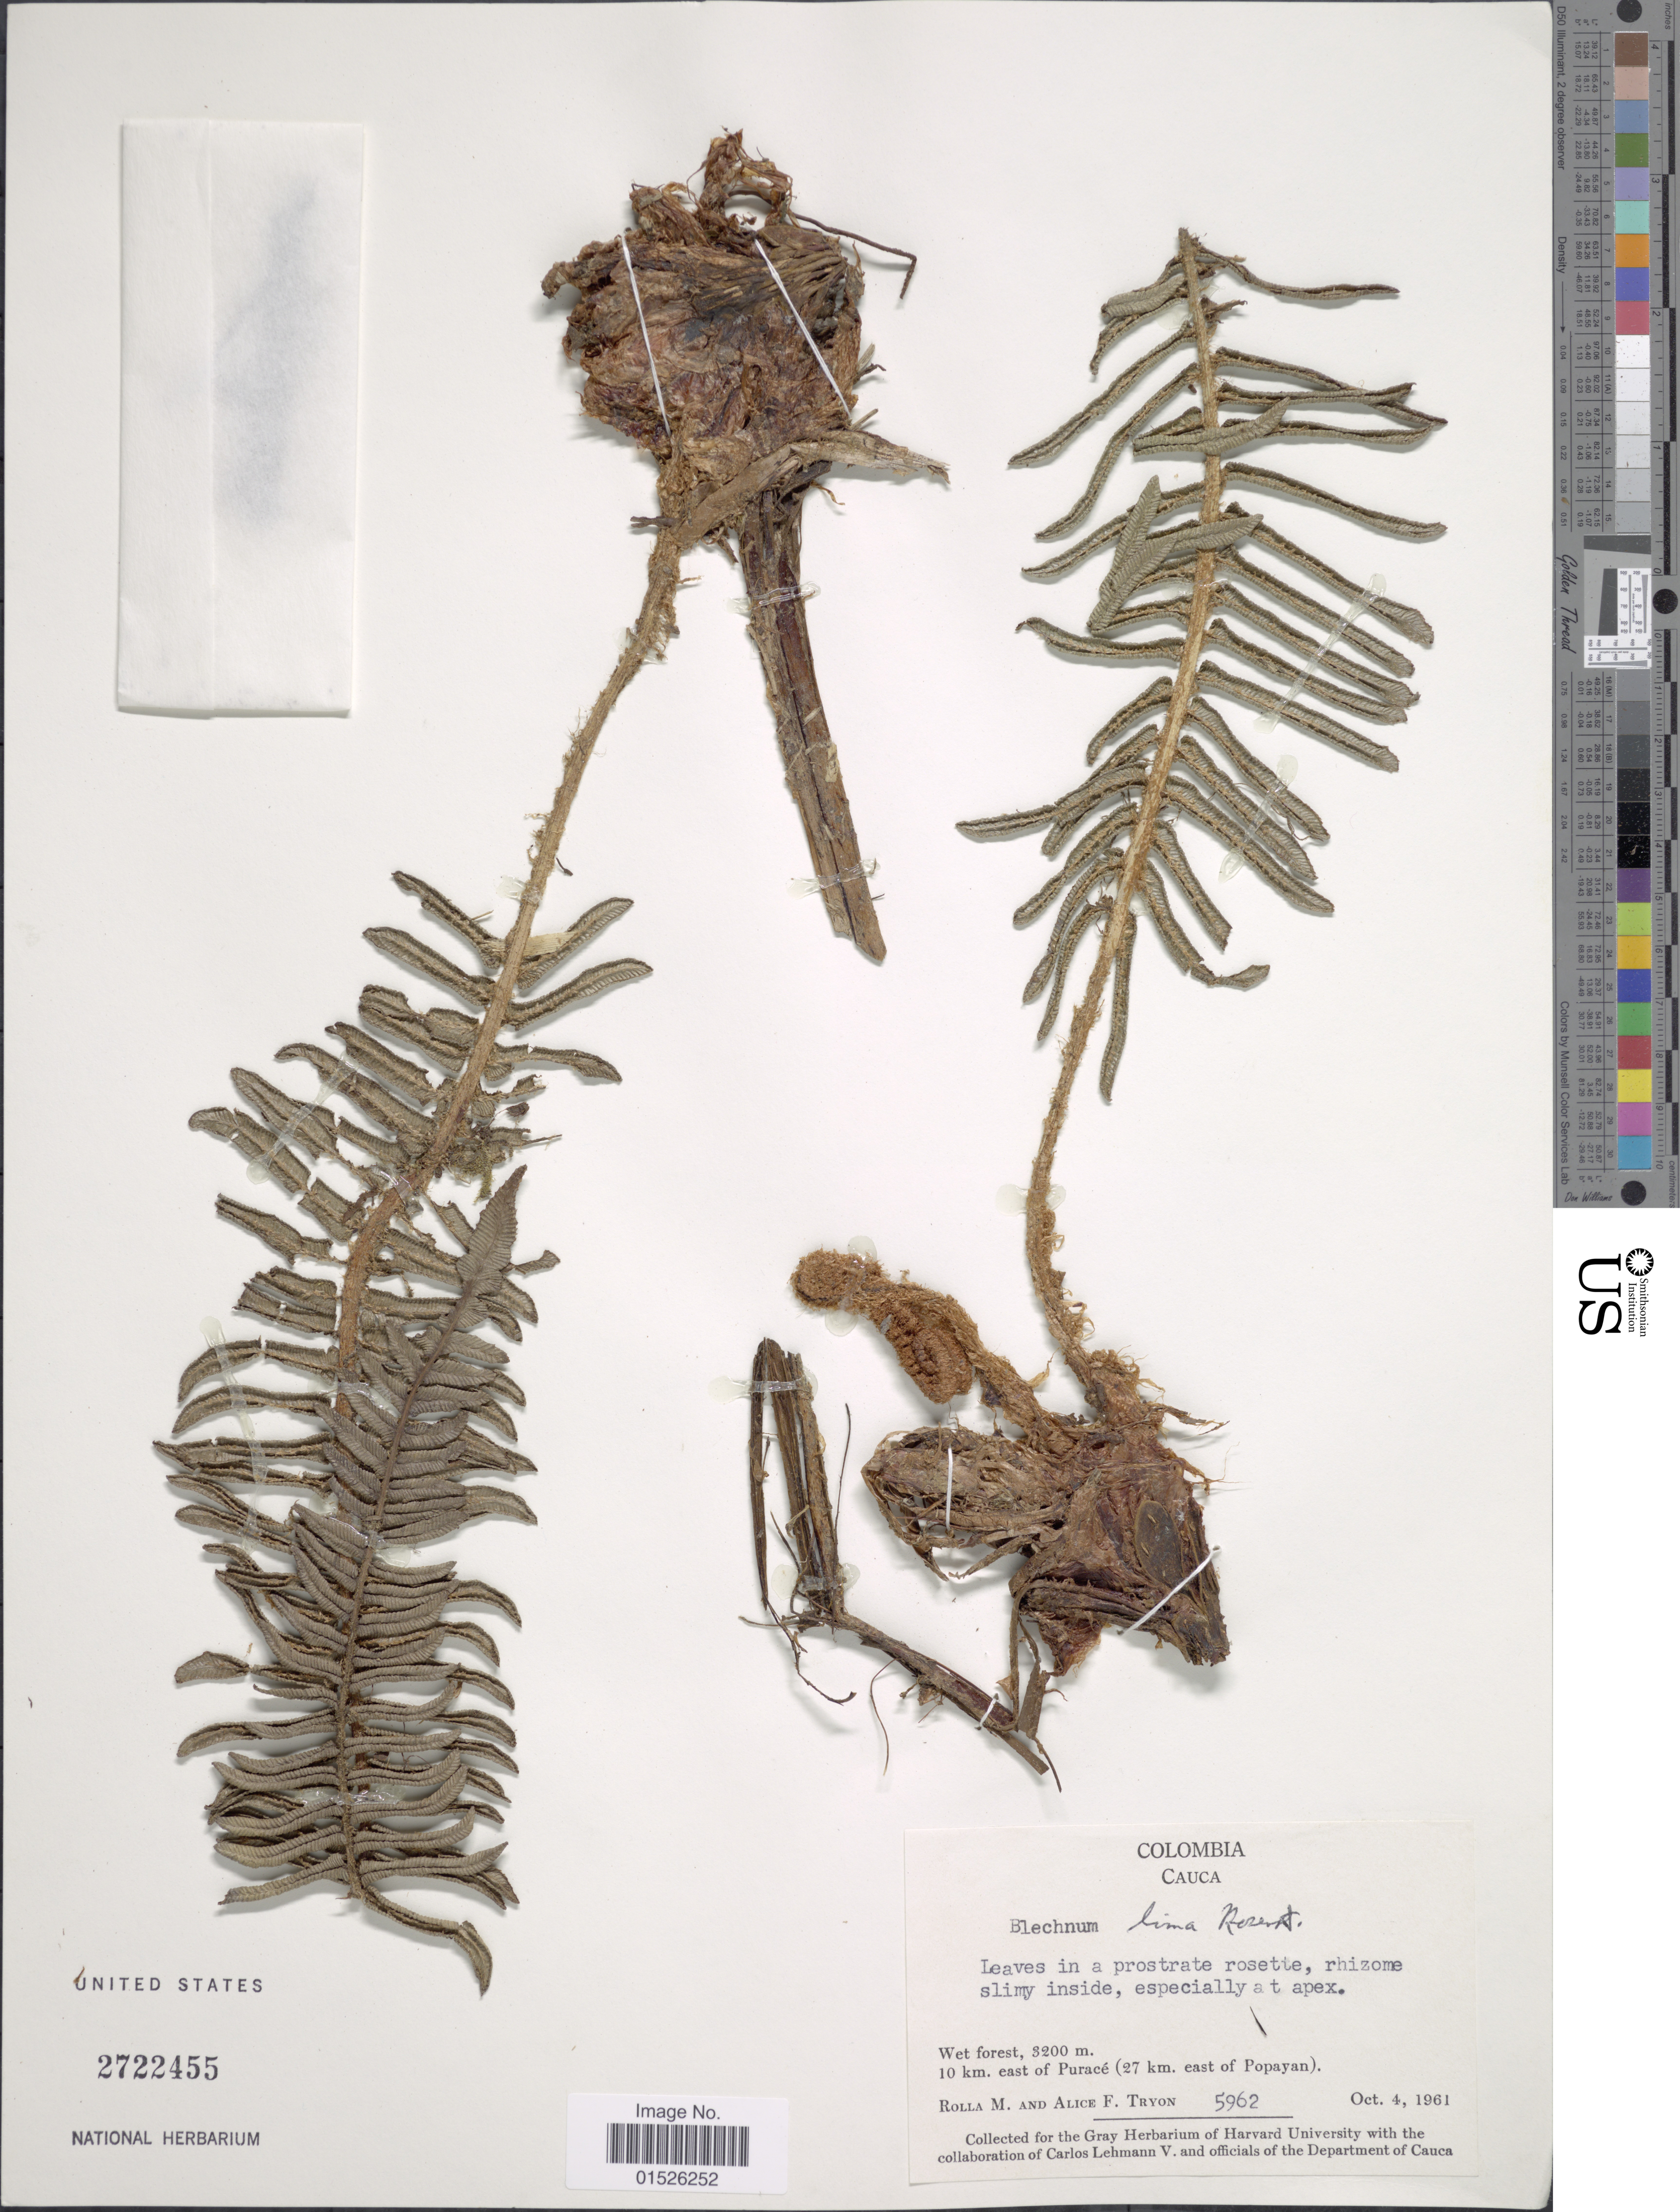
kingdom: Plantae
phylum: Tracheophyta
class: Polypodiopsida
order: Polypodiales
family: Blechnaceae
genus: Blechnum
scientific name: Blechnum lima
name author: Rosenst.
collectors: R. M. Tryon & A. F. Tryon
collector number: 5962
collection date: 1961-10-04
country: Colombia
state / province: Cauca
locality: Colombia, Cauca, 10 km. east of Purace (27 km. east of Popayan).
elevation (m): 3200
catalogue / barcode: US 2722455